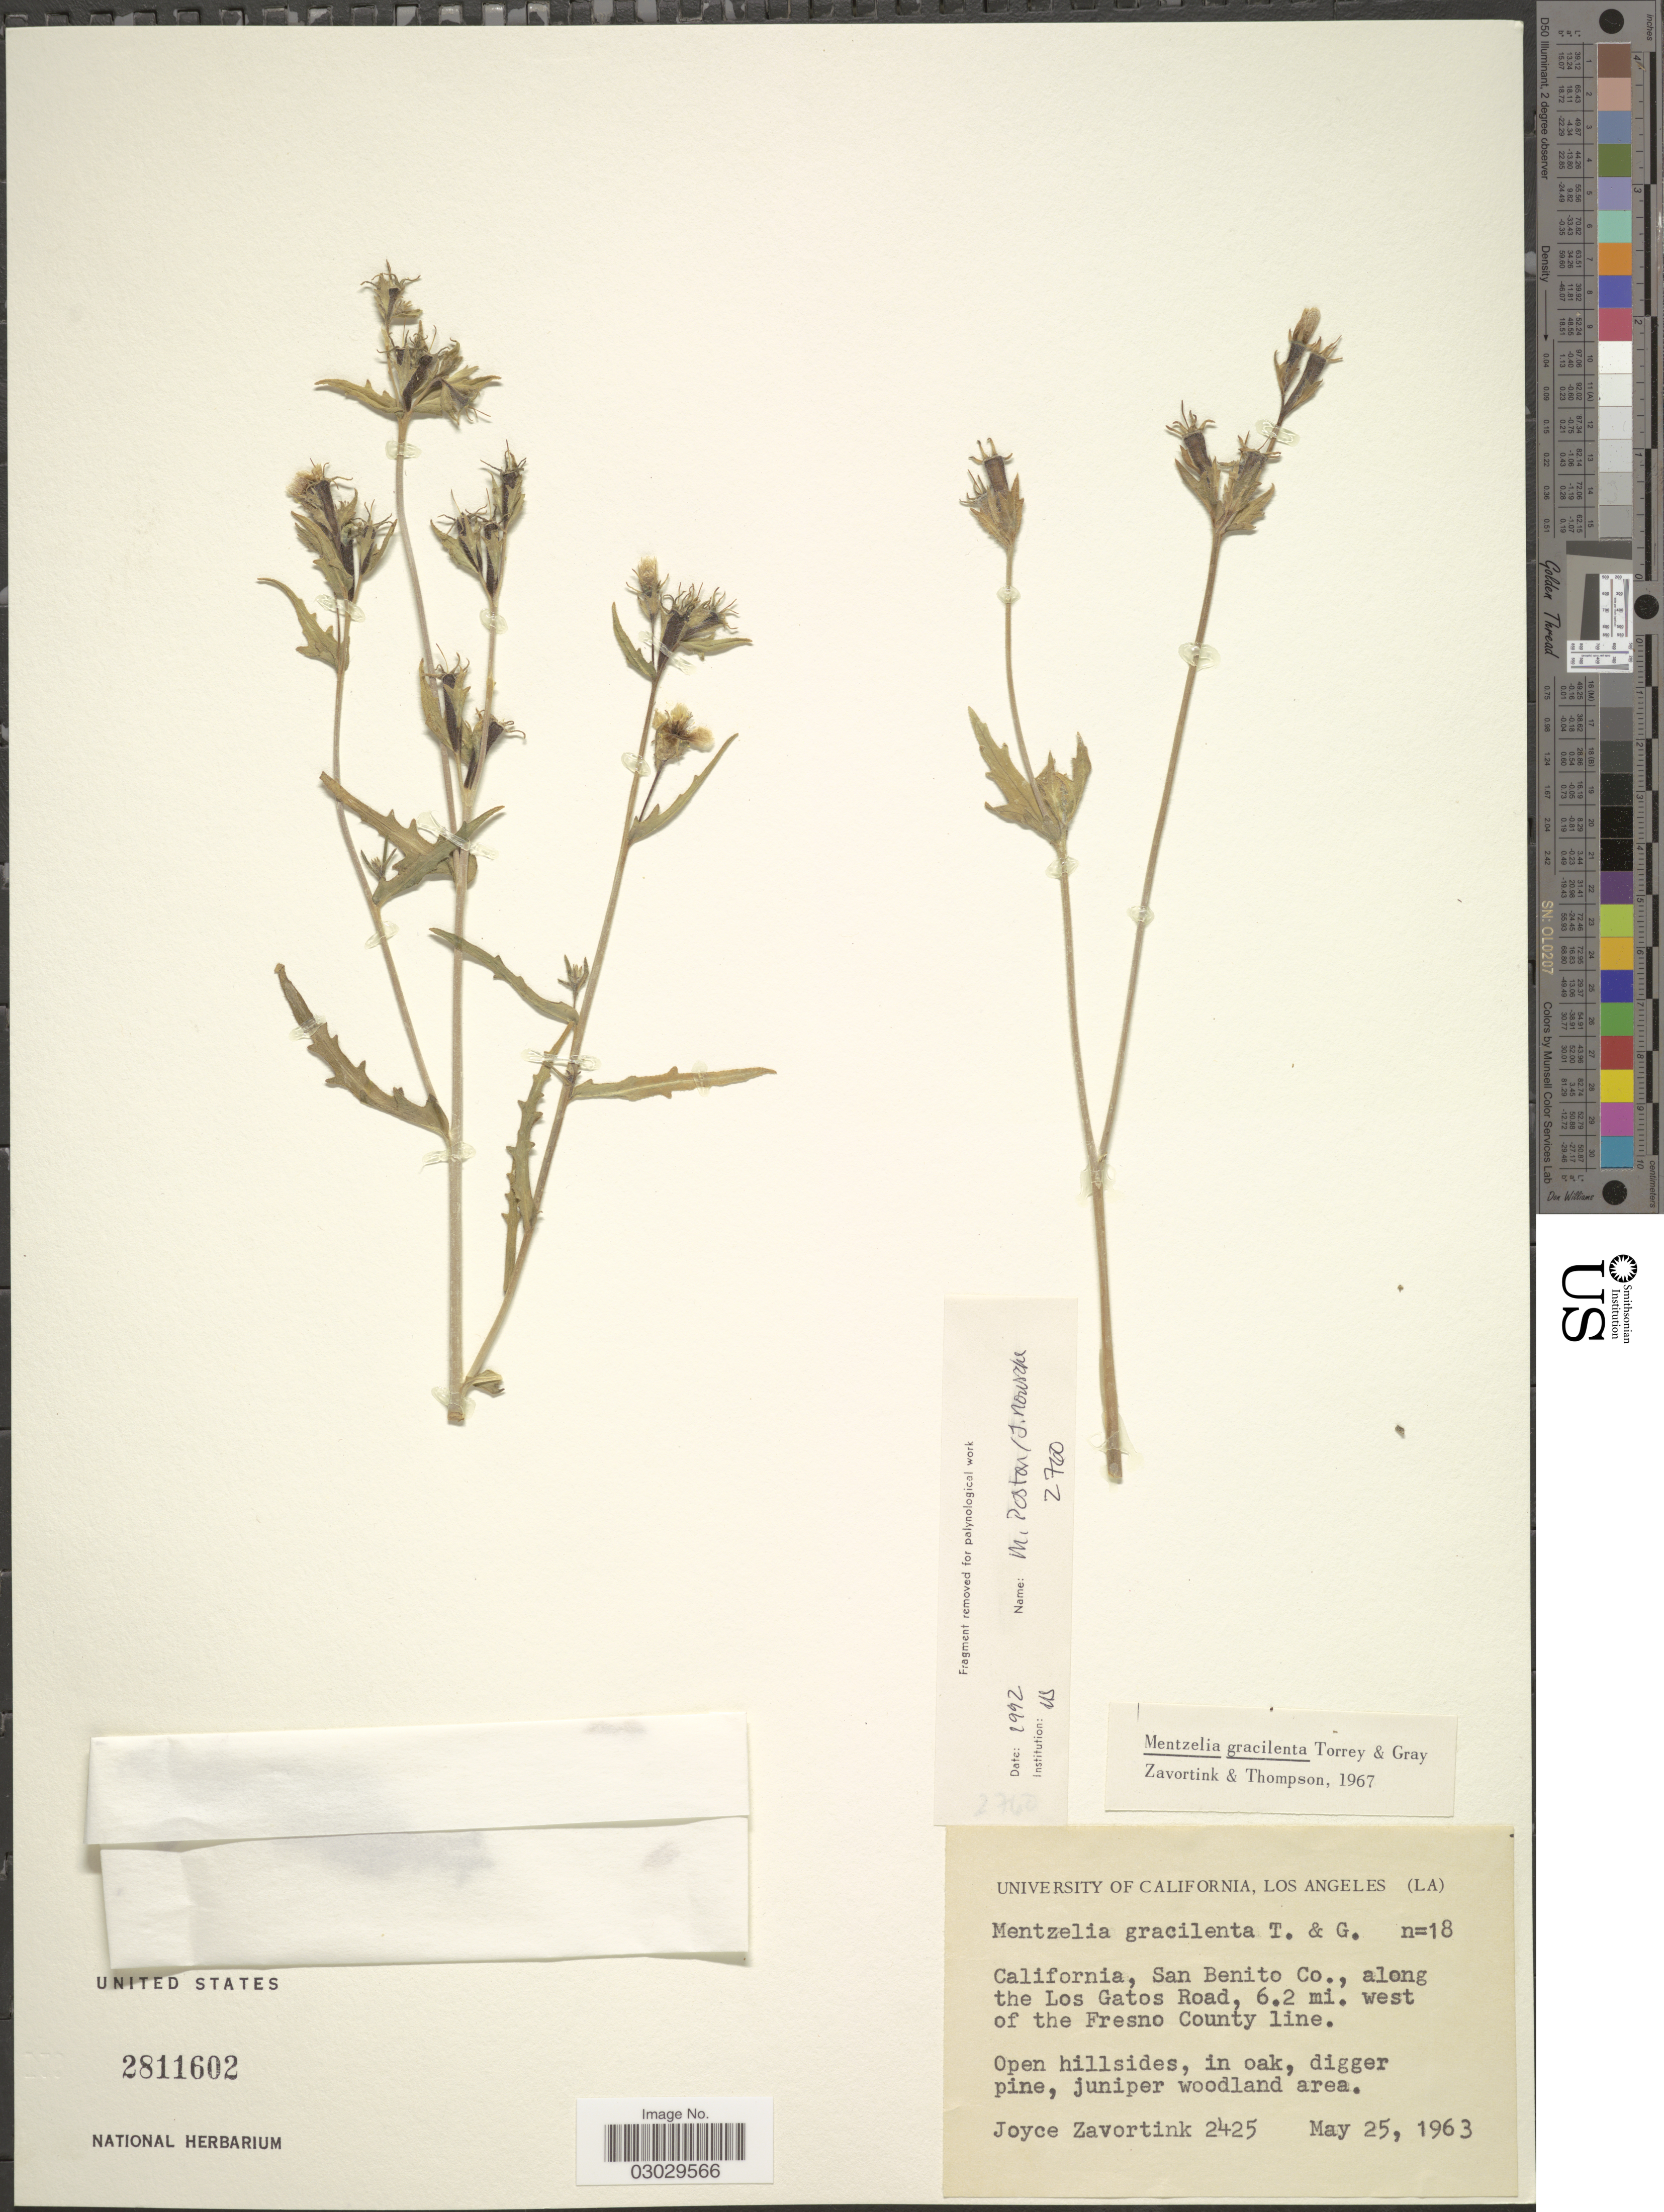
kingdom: Plantae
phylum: Tracheophyta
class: Magnoliopsida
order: Cornales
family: Loasaceae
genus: Mentzelia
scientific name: Mentzelia gracilenta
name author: Torr. & A. Gray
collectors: J. Zavortink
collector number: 2425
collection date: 1963-05-25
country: United States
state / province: California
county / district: Fresno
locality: San Benito Co., along the Los Gatos Road, 6.2 mi. west of the Fresno County line.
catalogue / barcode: US 2811602